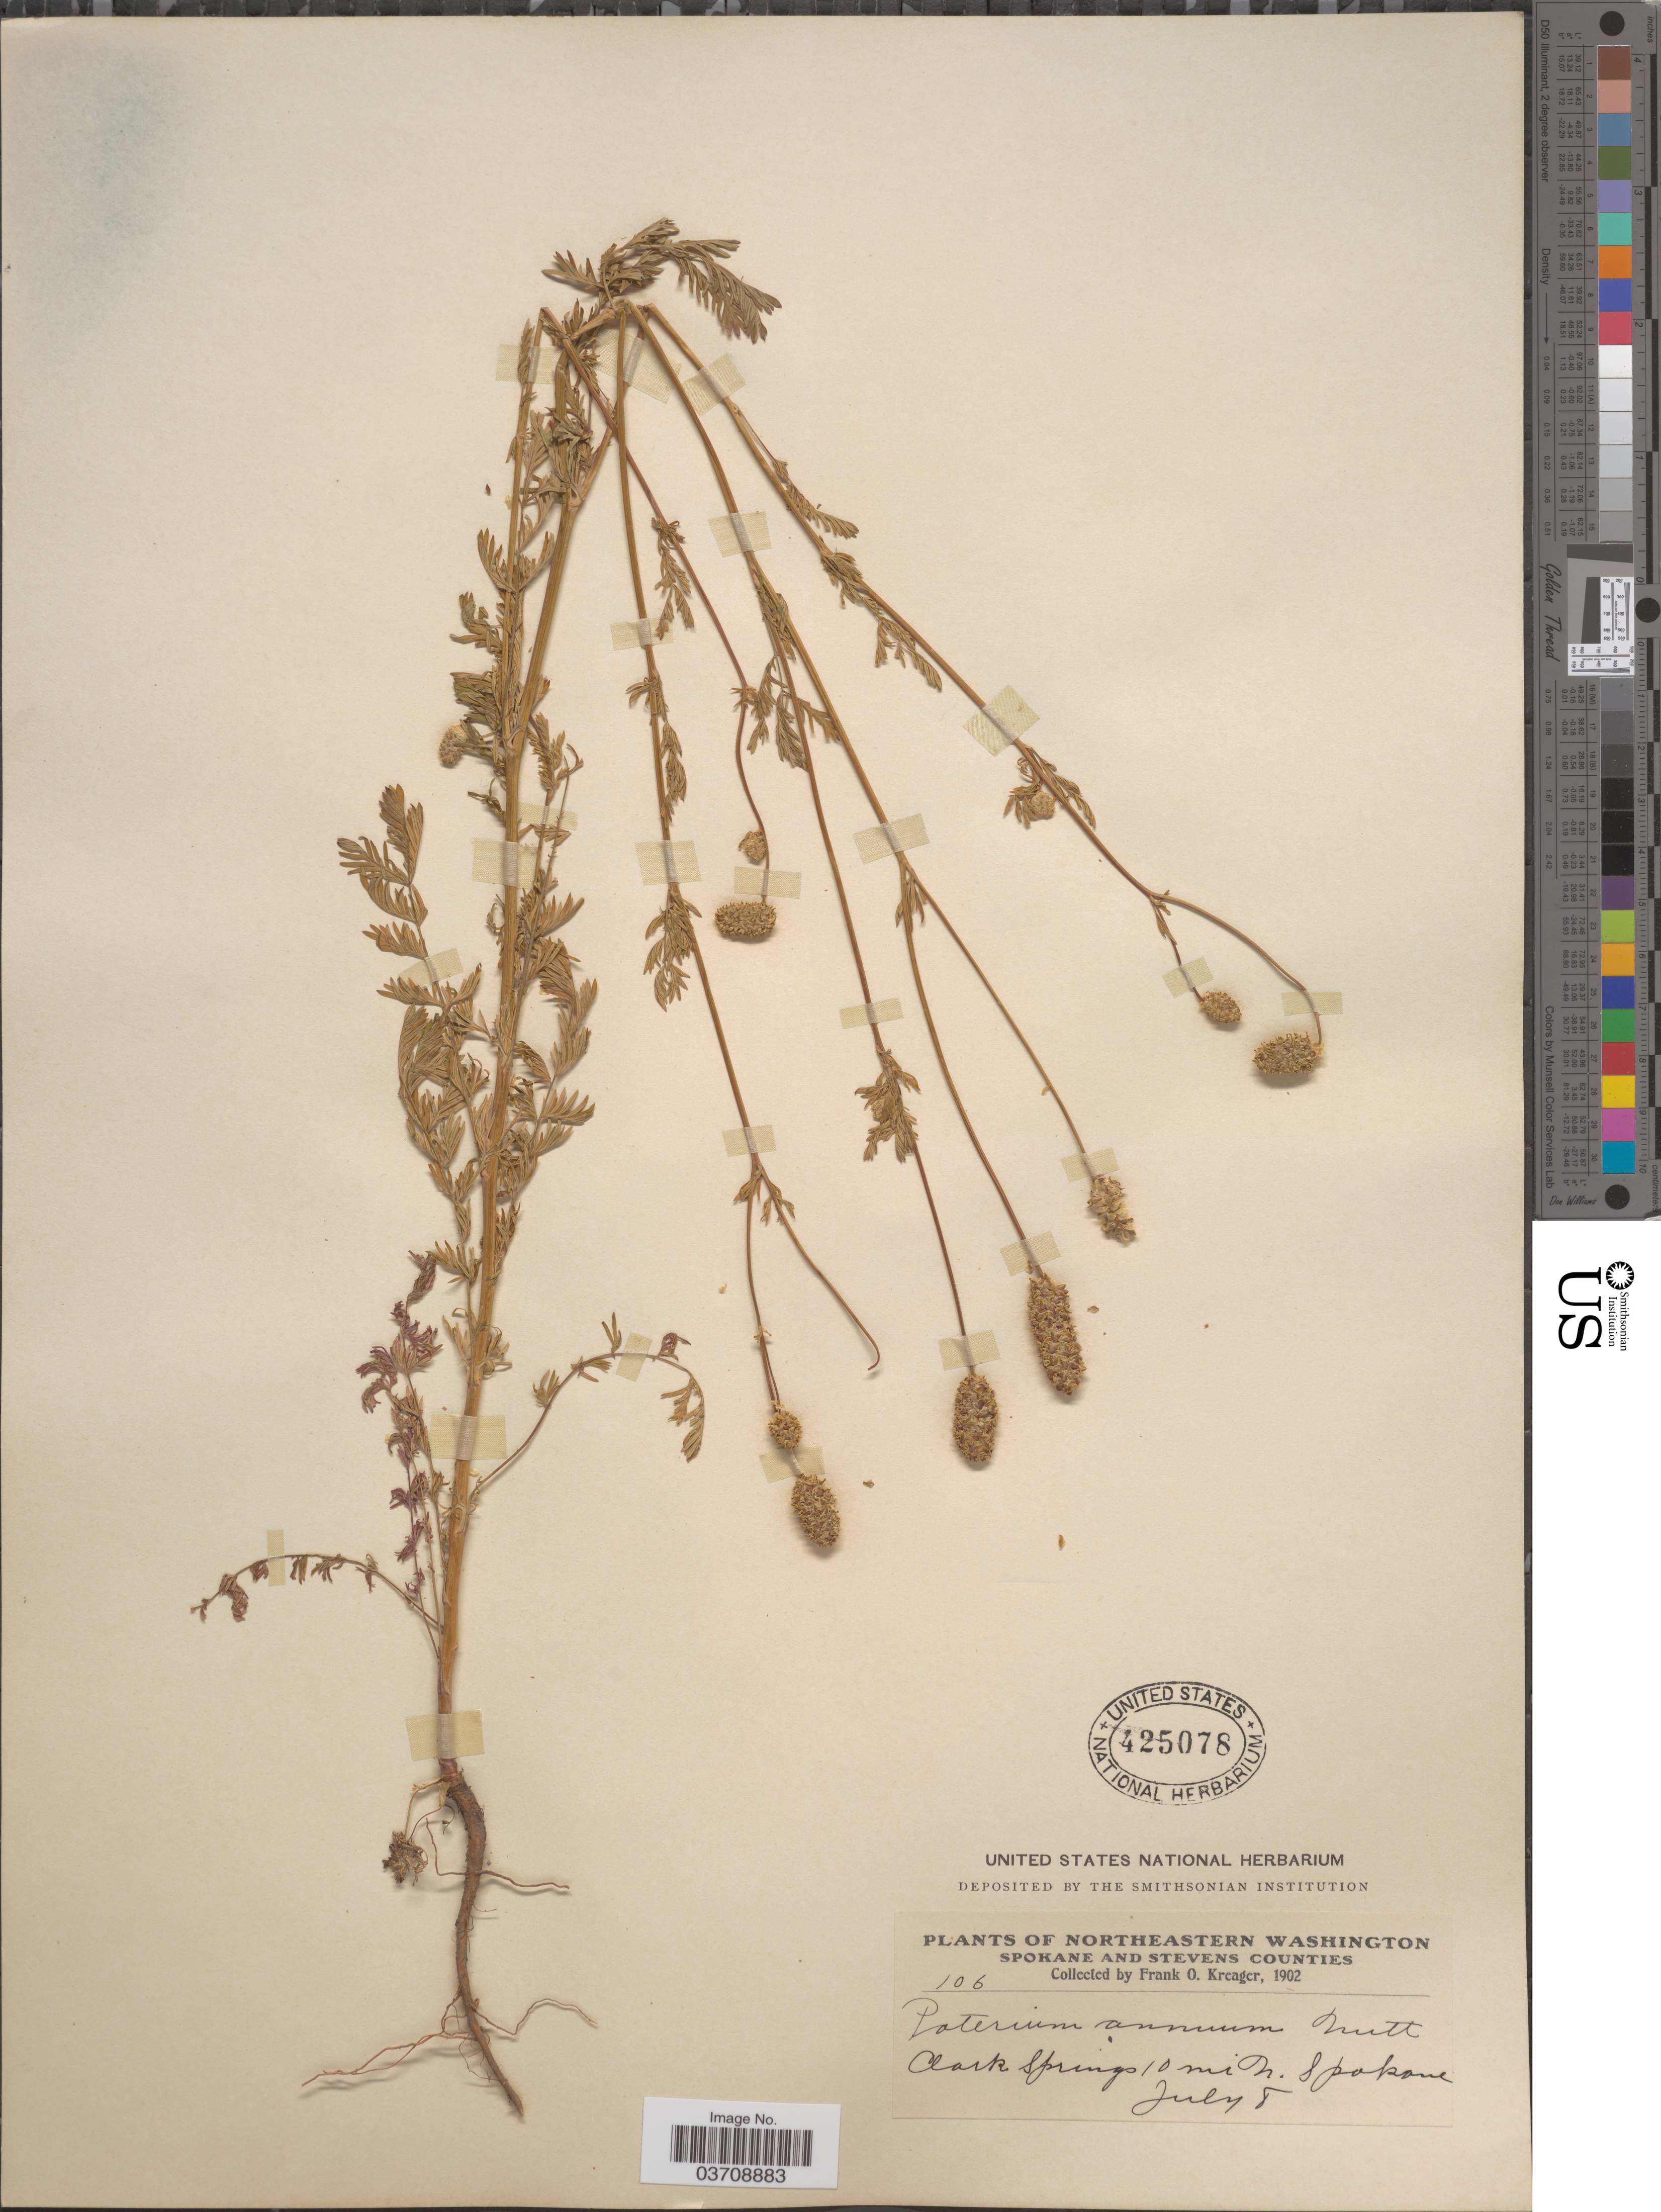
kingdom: Plantae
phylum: Tracheophyta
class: Magnoliopsida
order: Rosales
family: Rosaceae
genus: Sanguisorba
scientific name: Sanguisorba occidentalis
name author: Nutt.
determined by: Strong, Mark T., (BOT), Smithsonian Institution - National Museum of Natural History (UNITED STATES)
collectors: F. Kreager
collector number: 106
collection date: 1902-07-08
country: United States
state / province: Washington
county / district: Spokane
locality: Northeastern Washington. Spokane County. Clark Springs 10 mi n. Spokane.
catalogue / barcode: US 425078